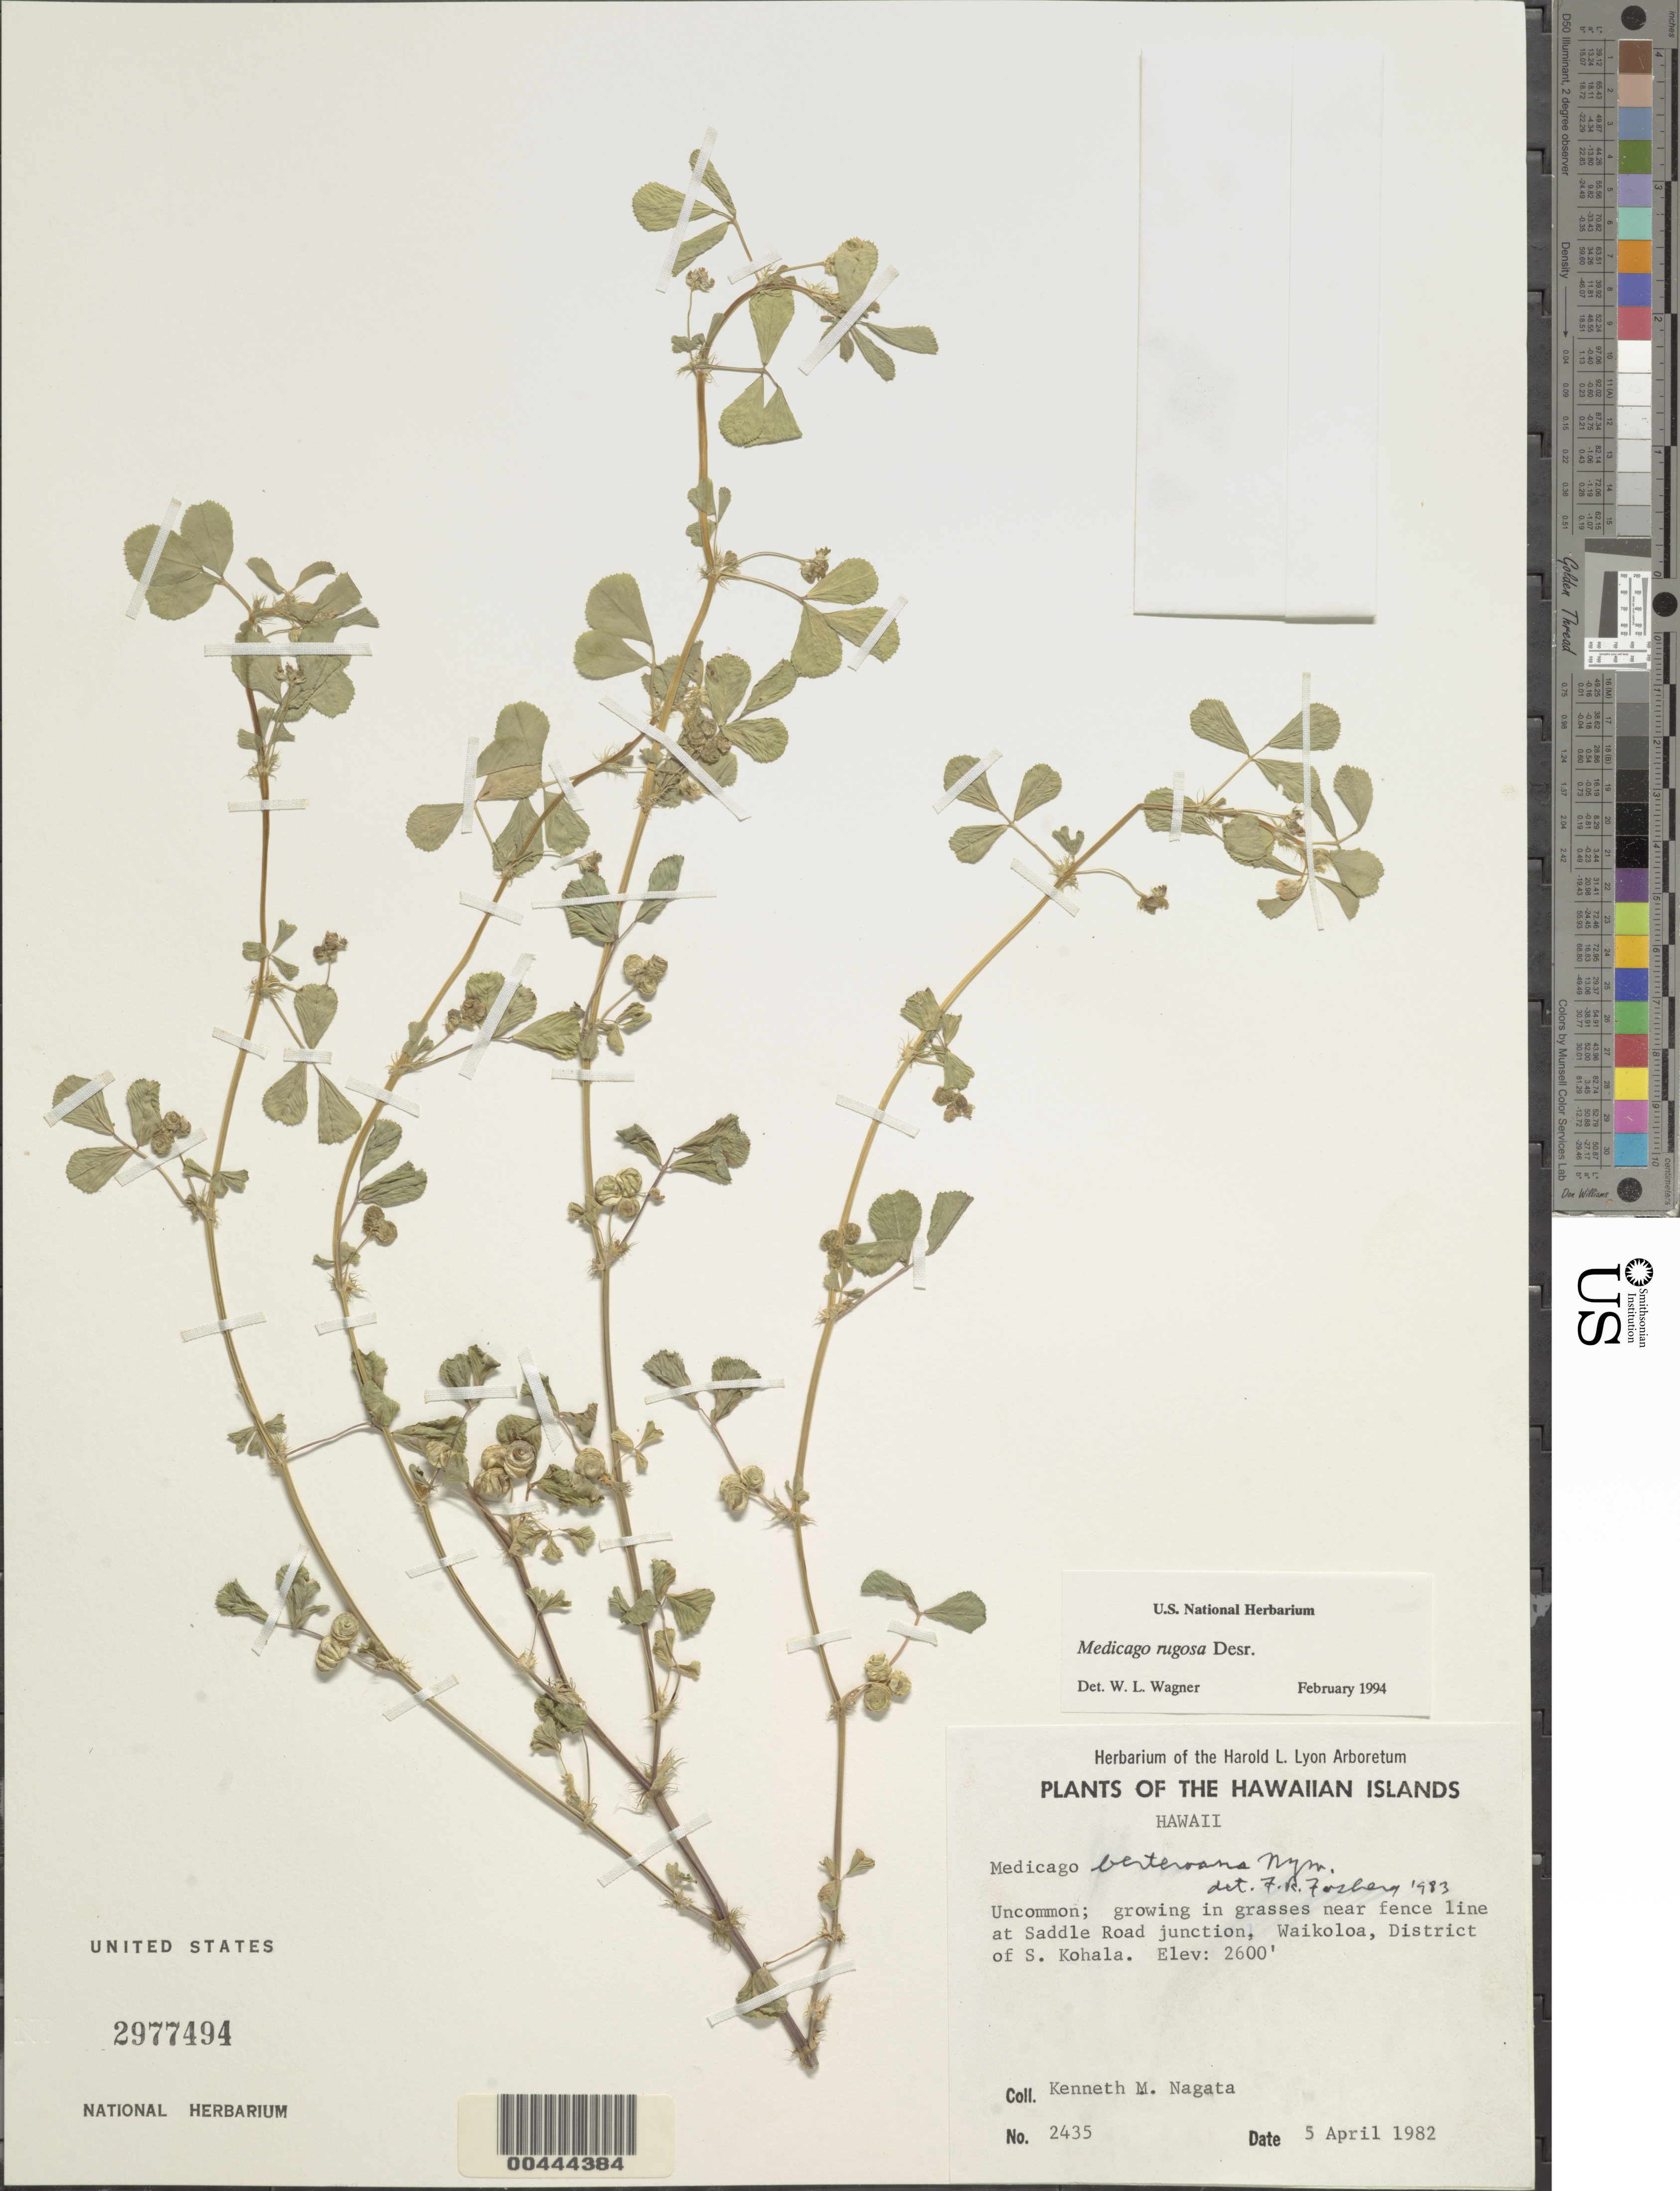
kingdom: Plantae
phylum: Tracheophyta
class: Magnoliopsida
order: Fabales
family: Fabaceae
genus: Medicago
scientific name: Medicago rugosa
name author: Desr.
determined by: Wagner, W. L., (BOT), Smithsonian Institution - National Museum of Natural History (UNITED STATES)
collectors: K. Nagata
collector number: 2435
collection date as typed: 5 Apr 1982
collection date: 1982-04-05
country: United States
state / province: Hawaii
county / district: Hawaii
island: Hawaii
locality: Near fence line at Saddle Road junction, Waikoloa, District of South Kohala.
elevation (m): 792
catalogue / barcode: US 2977494